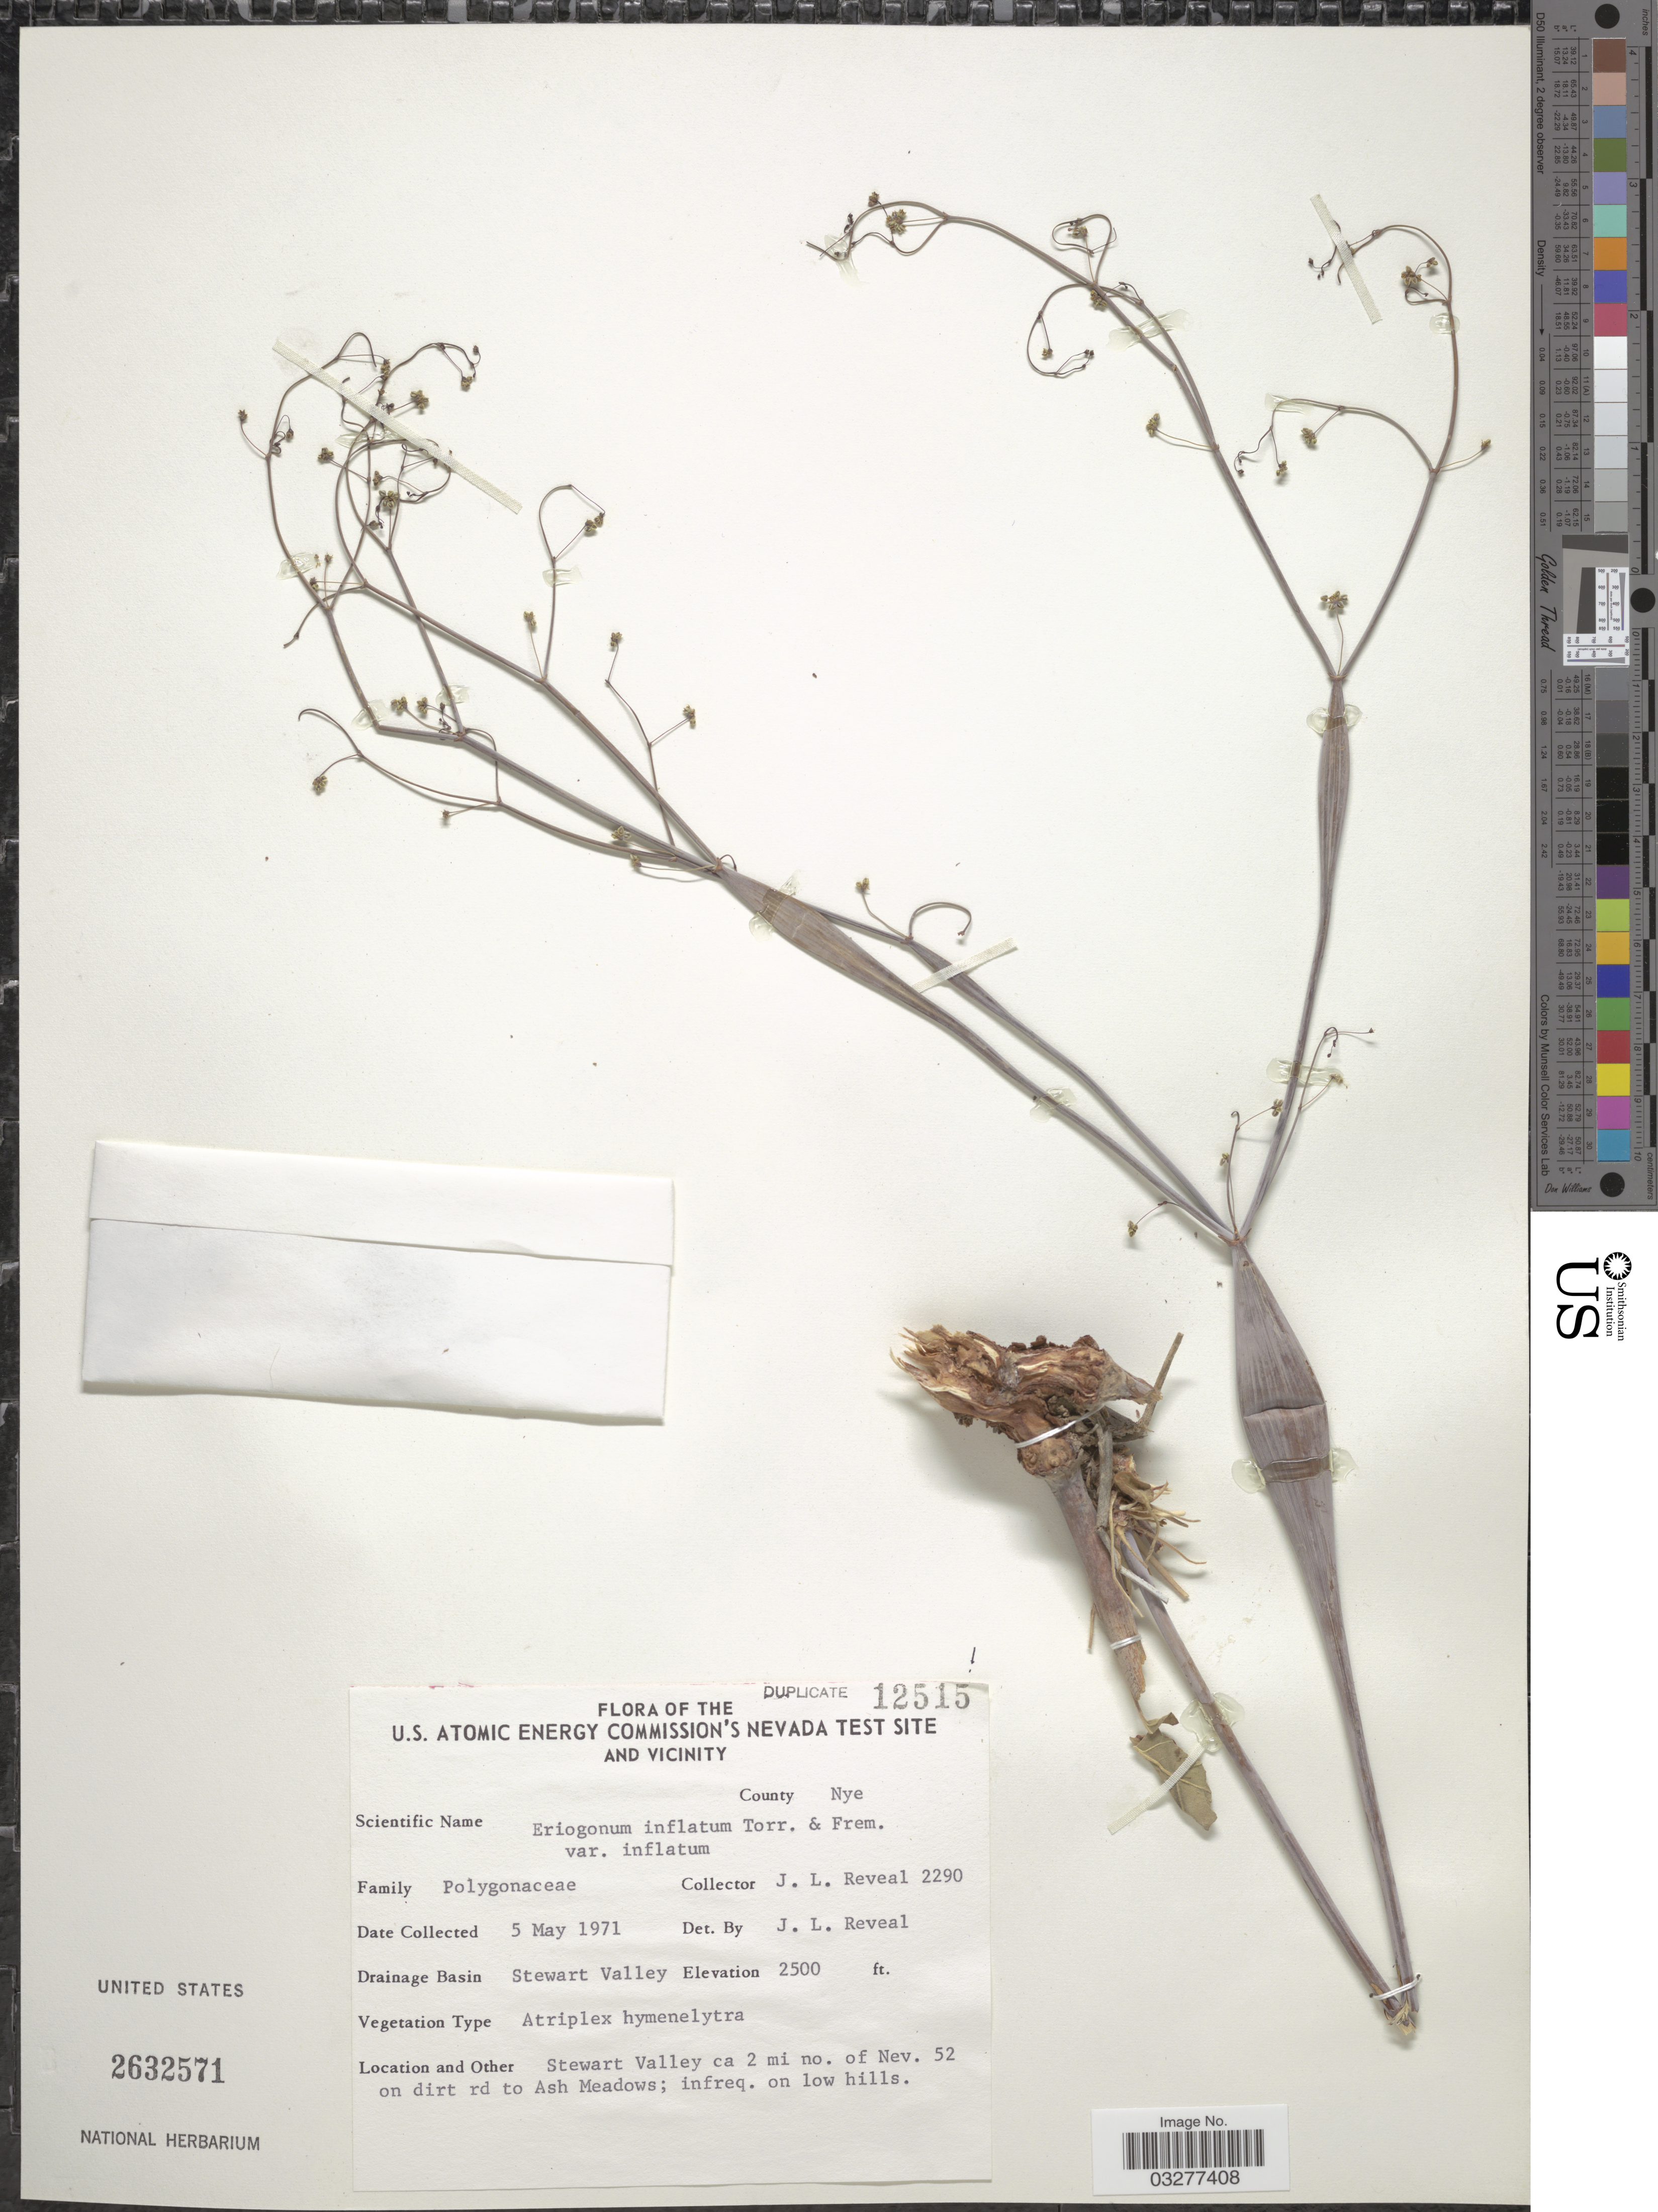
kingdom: Plantae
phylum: Tracheophyta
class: Magnoliopsida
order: Caryophyllales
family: Polygonaceae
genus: Eriogonum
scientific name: Eriogonum inflatum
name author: Torr. & Frém.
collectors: J. L. Reveal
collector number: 2290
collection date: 1971-05-05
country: United States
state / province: Nevada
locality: U. S. Atomic Energy Commission's Nevada Test Site and Vicinity. County Nye. Drainage Basin Stewart Valley. Stewart Valley ca 2 mi no. of Nev. 52 on dirt rd to Ash Meadows.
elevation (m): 762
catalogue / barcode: US 2632571